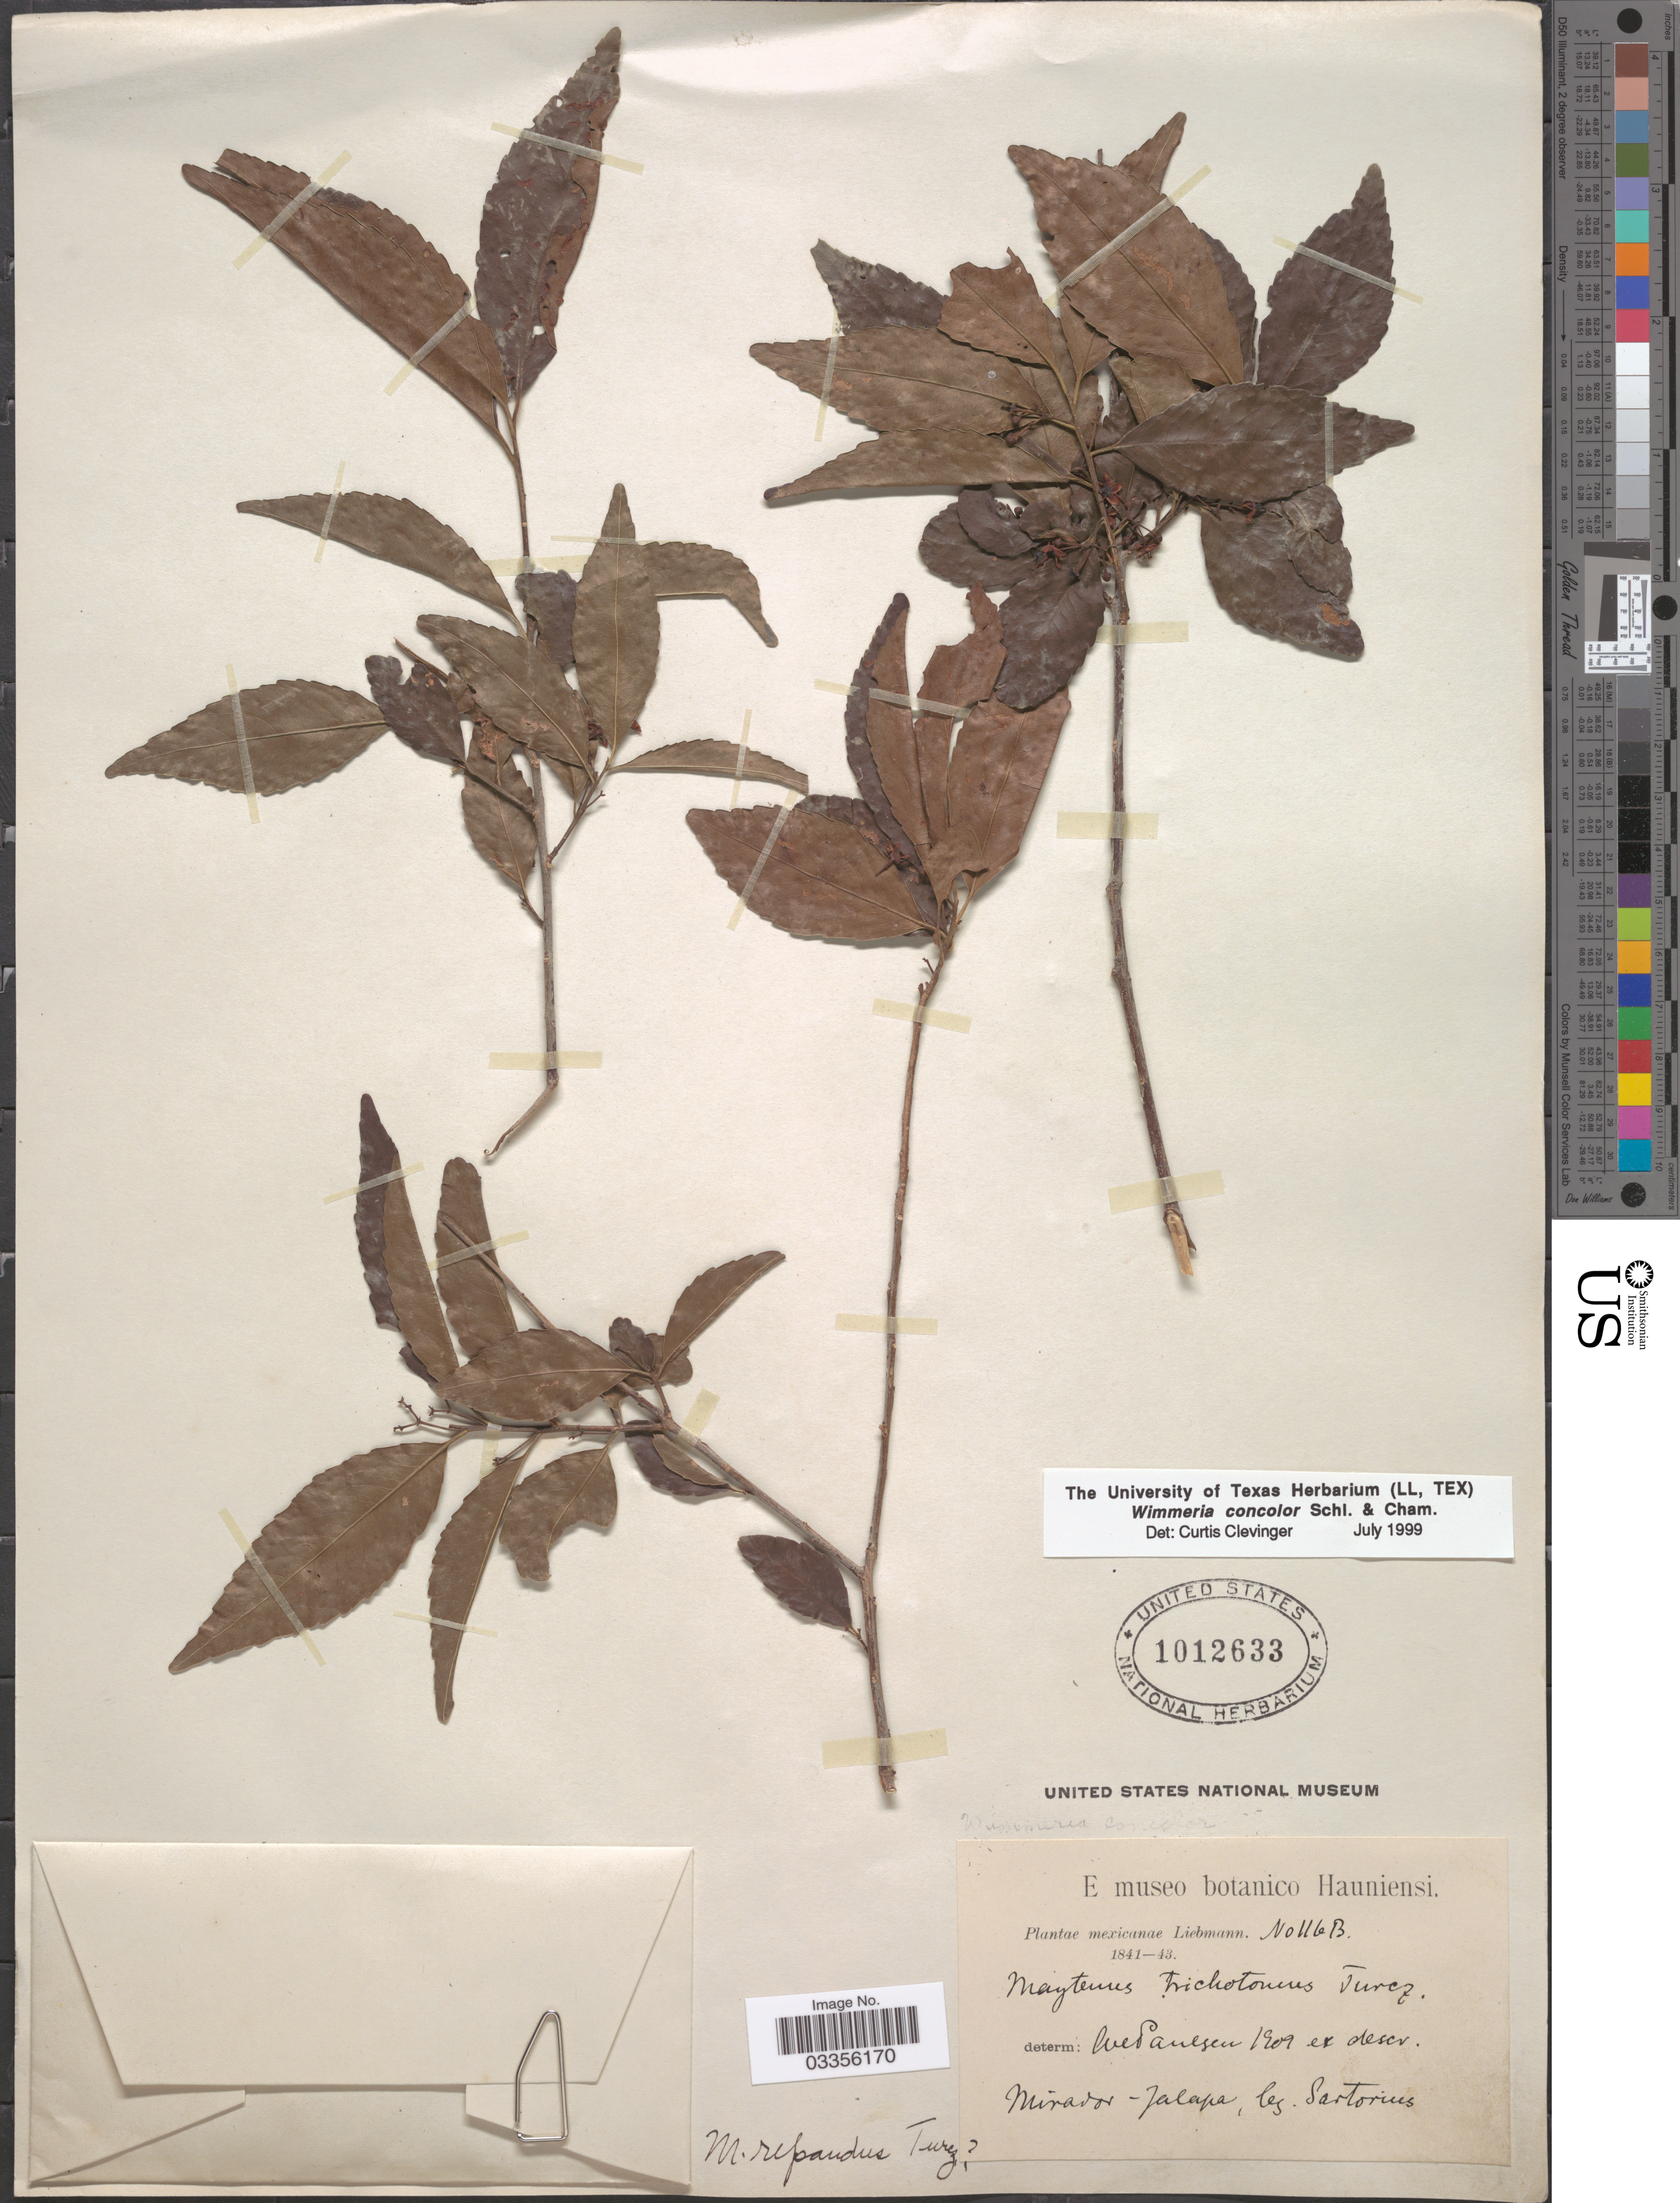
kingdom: Plantae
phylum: Tracheophyta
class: Magnoliopsida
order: Celastrales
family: Celastraceae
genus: Wimmeria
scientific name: Wimmeria concolor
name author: Schltdl. & Cham.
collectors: -. Sartorius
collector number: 116B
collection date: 1841/1843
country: Guatemala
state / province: Jalapa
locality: Mirador - Jalapa.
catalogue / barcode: US 1012633